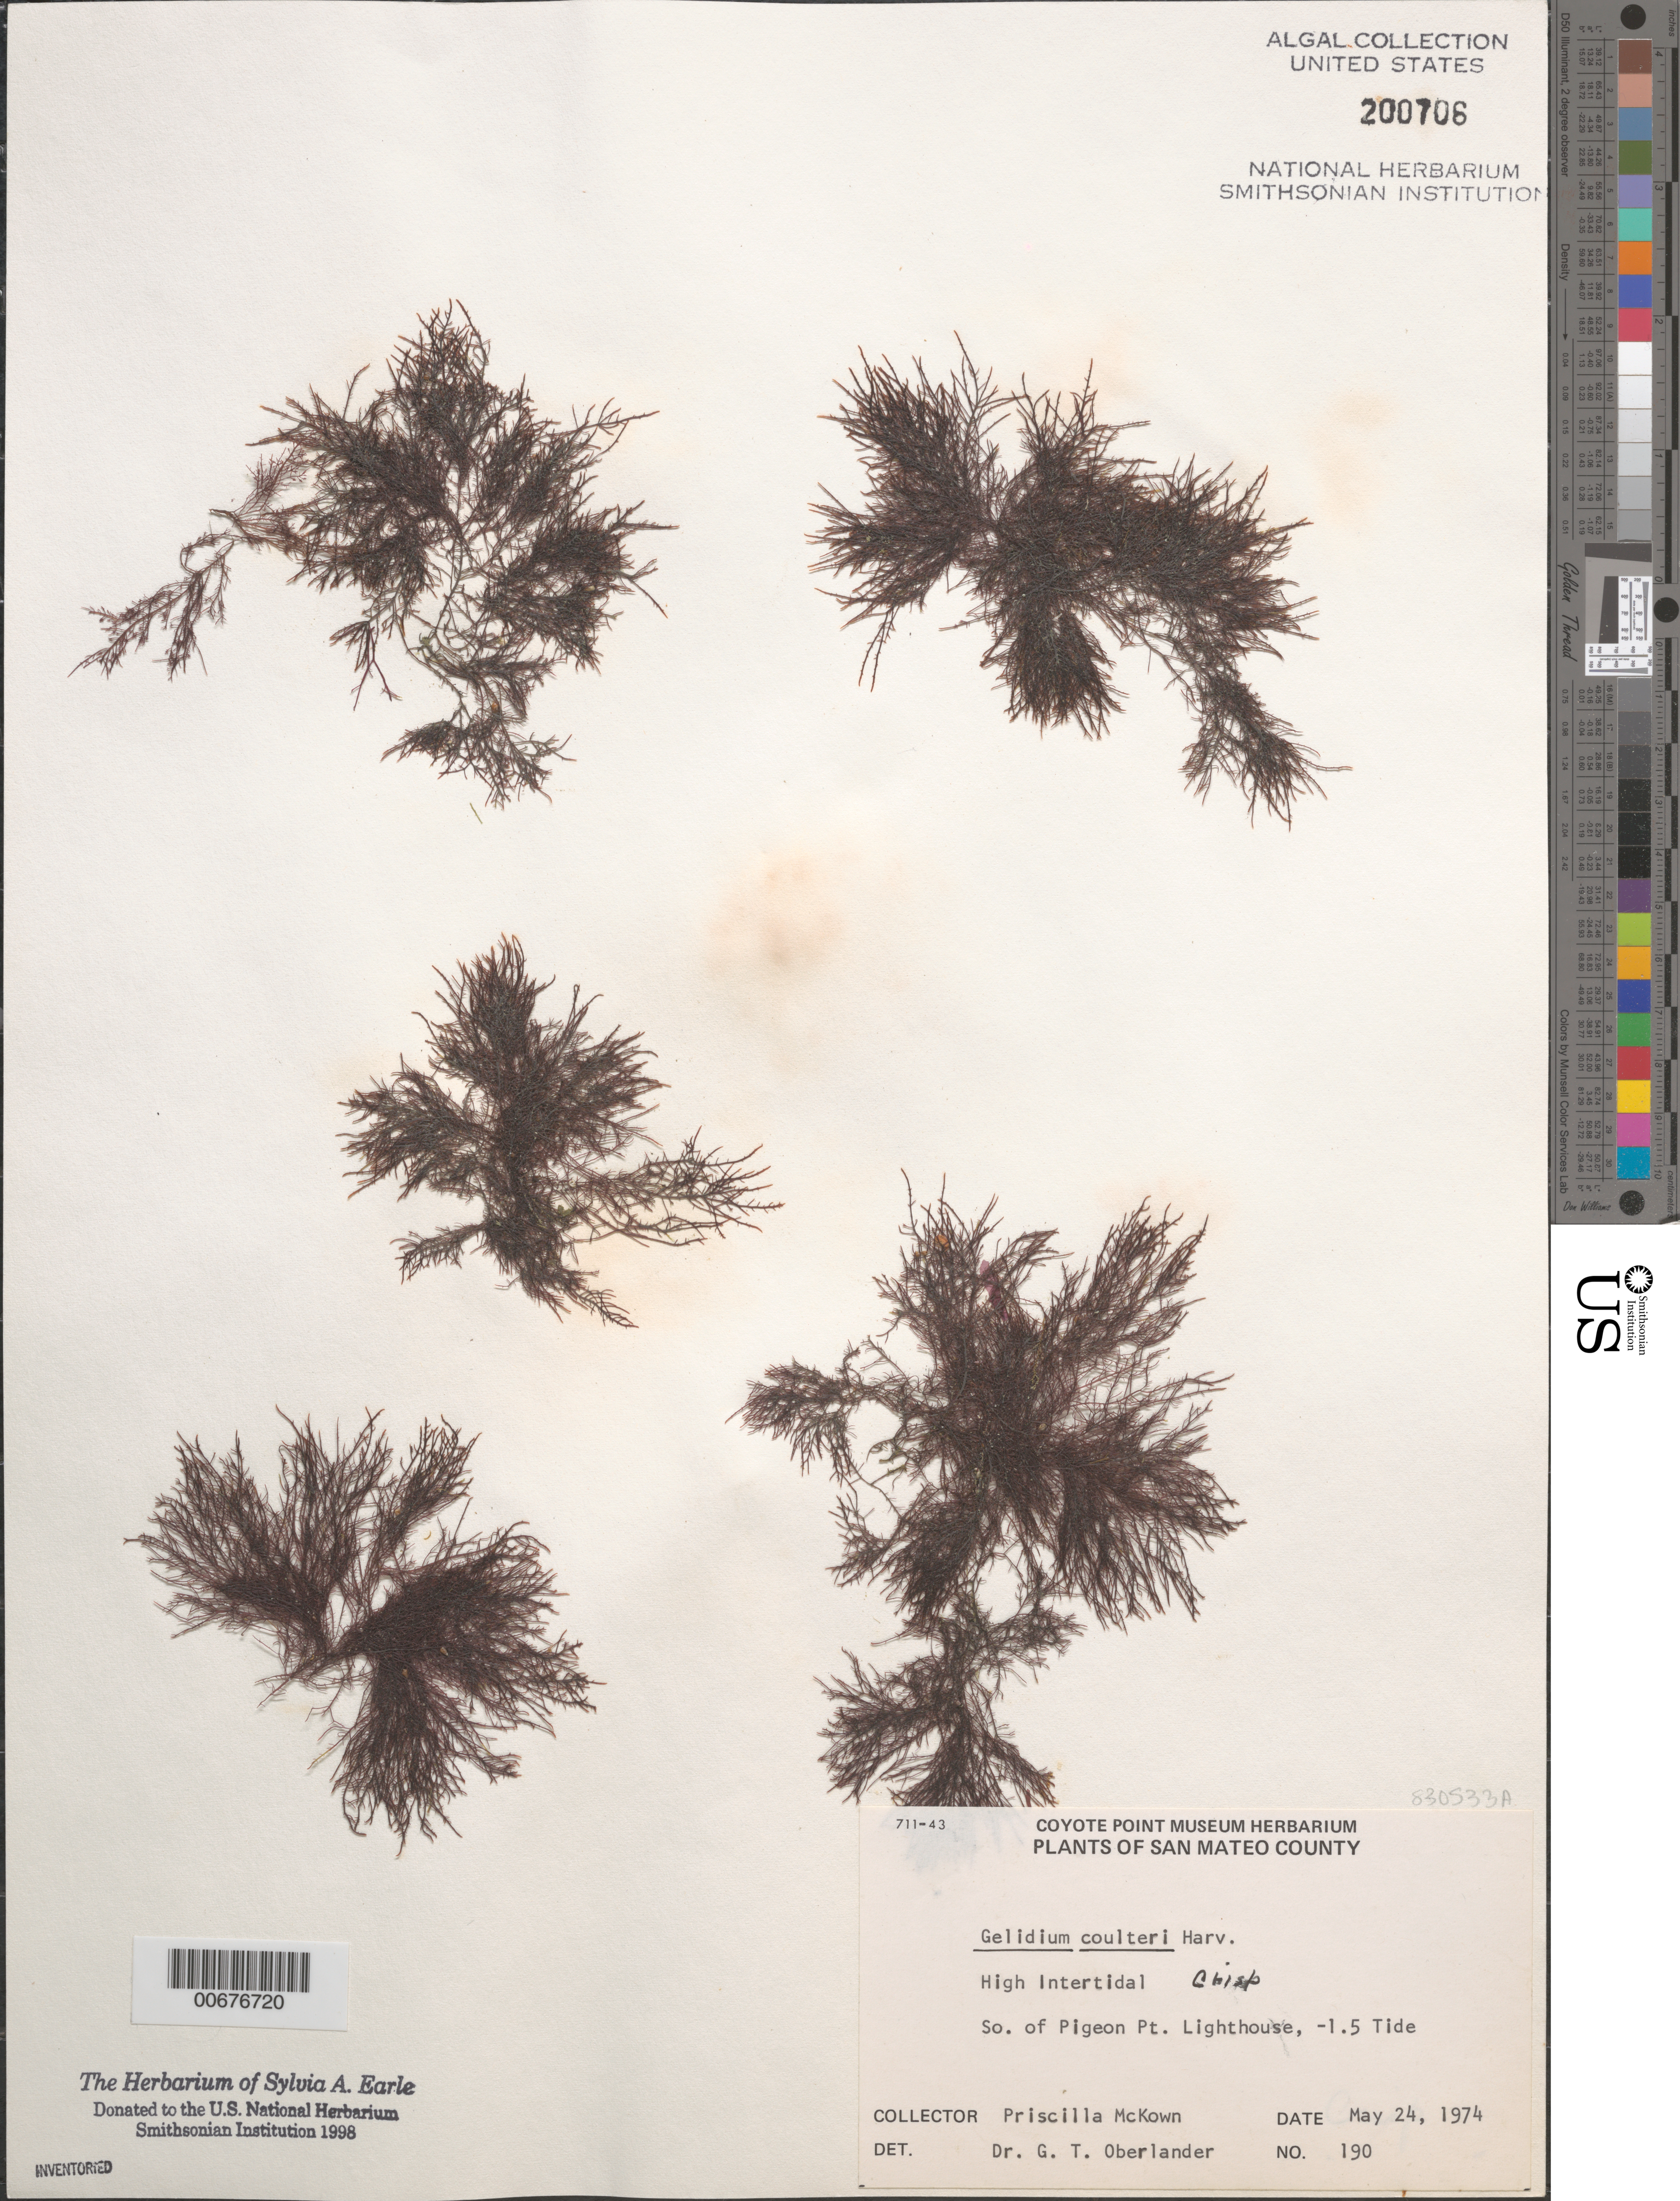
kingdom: Plantae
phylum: Rhodophyta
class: Florideophyceae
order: Gelidiales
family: Gelidiaceae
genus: Gelidium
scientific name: Gelidium coulteri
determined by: Oberlander, G. T.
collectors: P. McKown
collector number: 190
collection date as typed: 24 May 1974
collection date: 1974-05-24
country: United States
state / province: California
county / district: San Mateo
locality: South of Pigeon Point Lighthouse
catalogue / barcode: US 200706